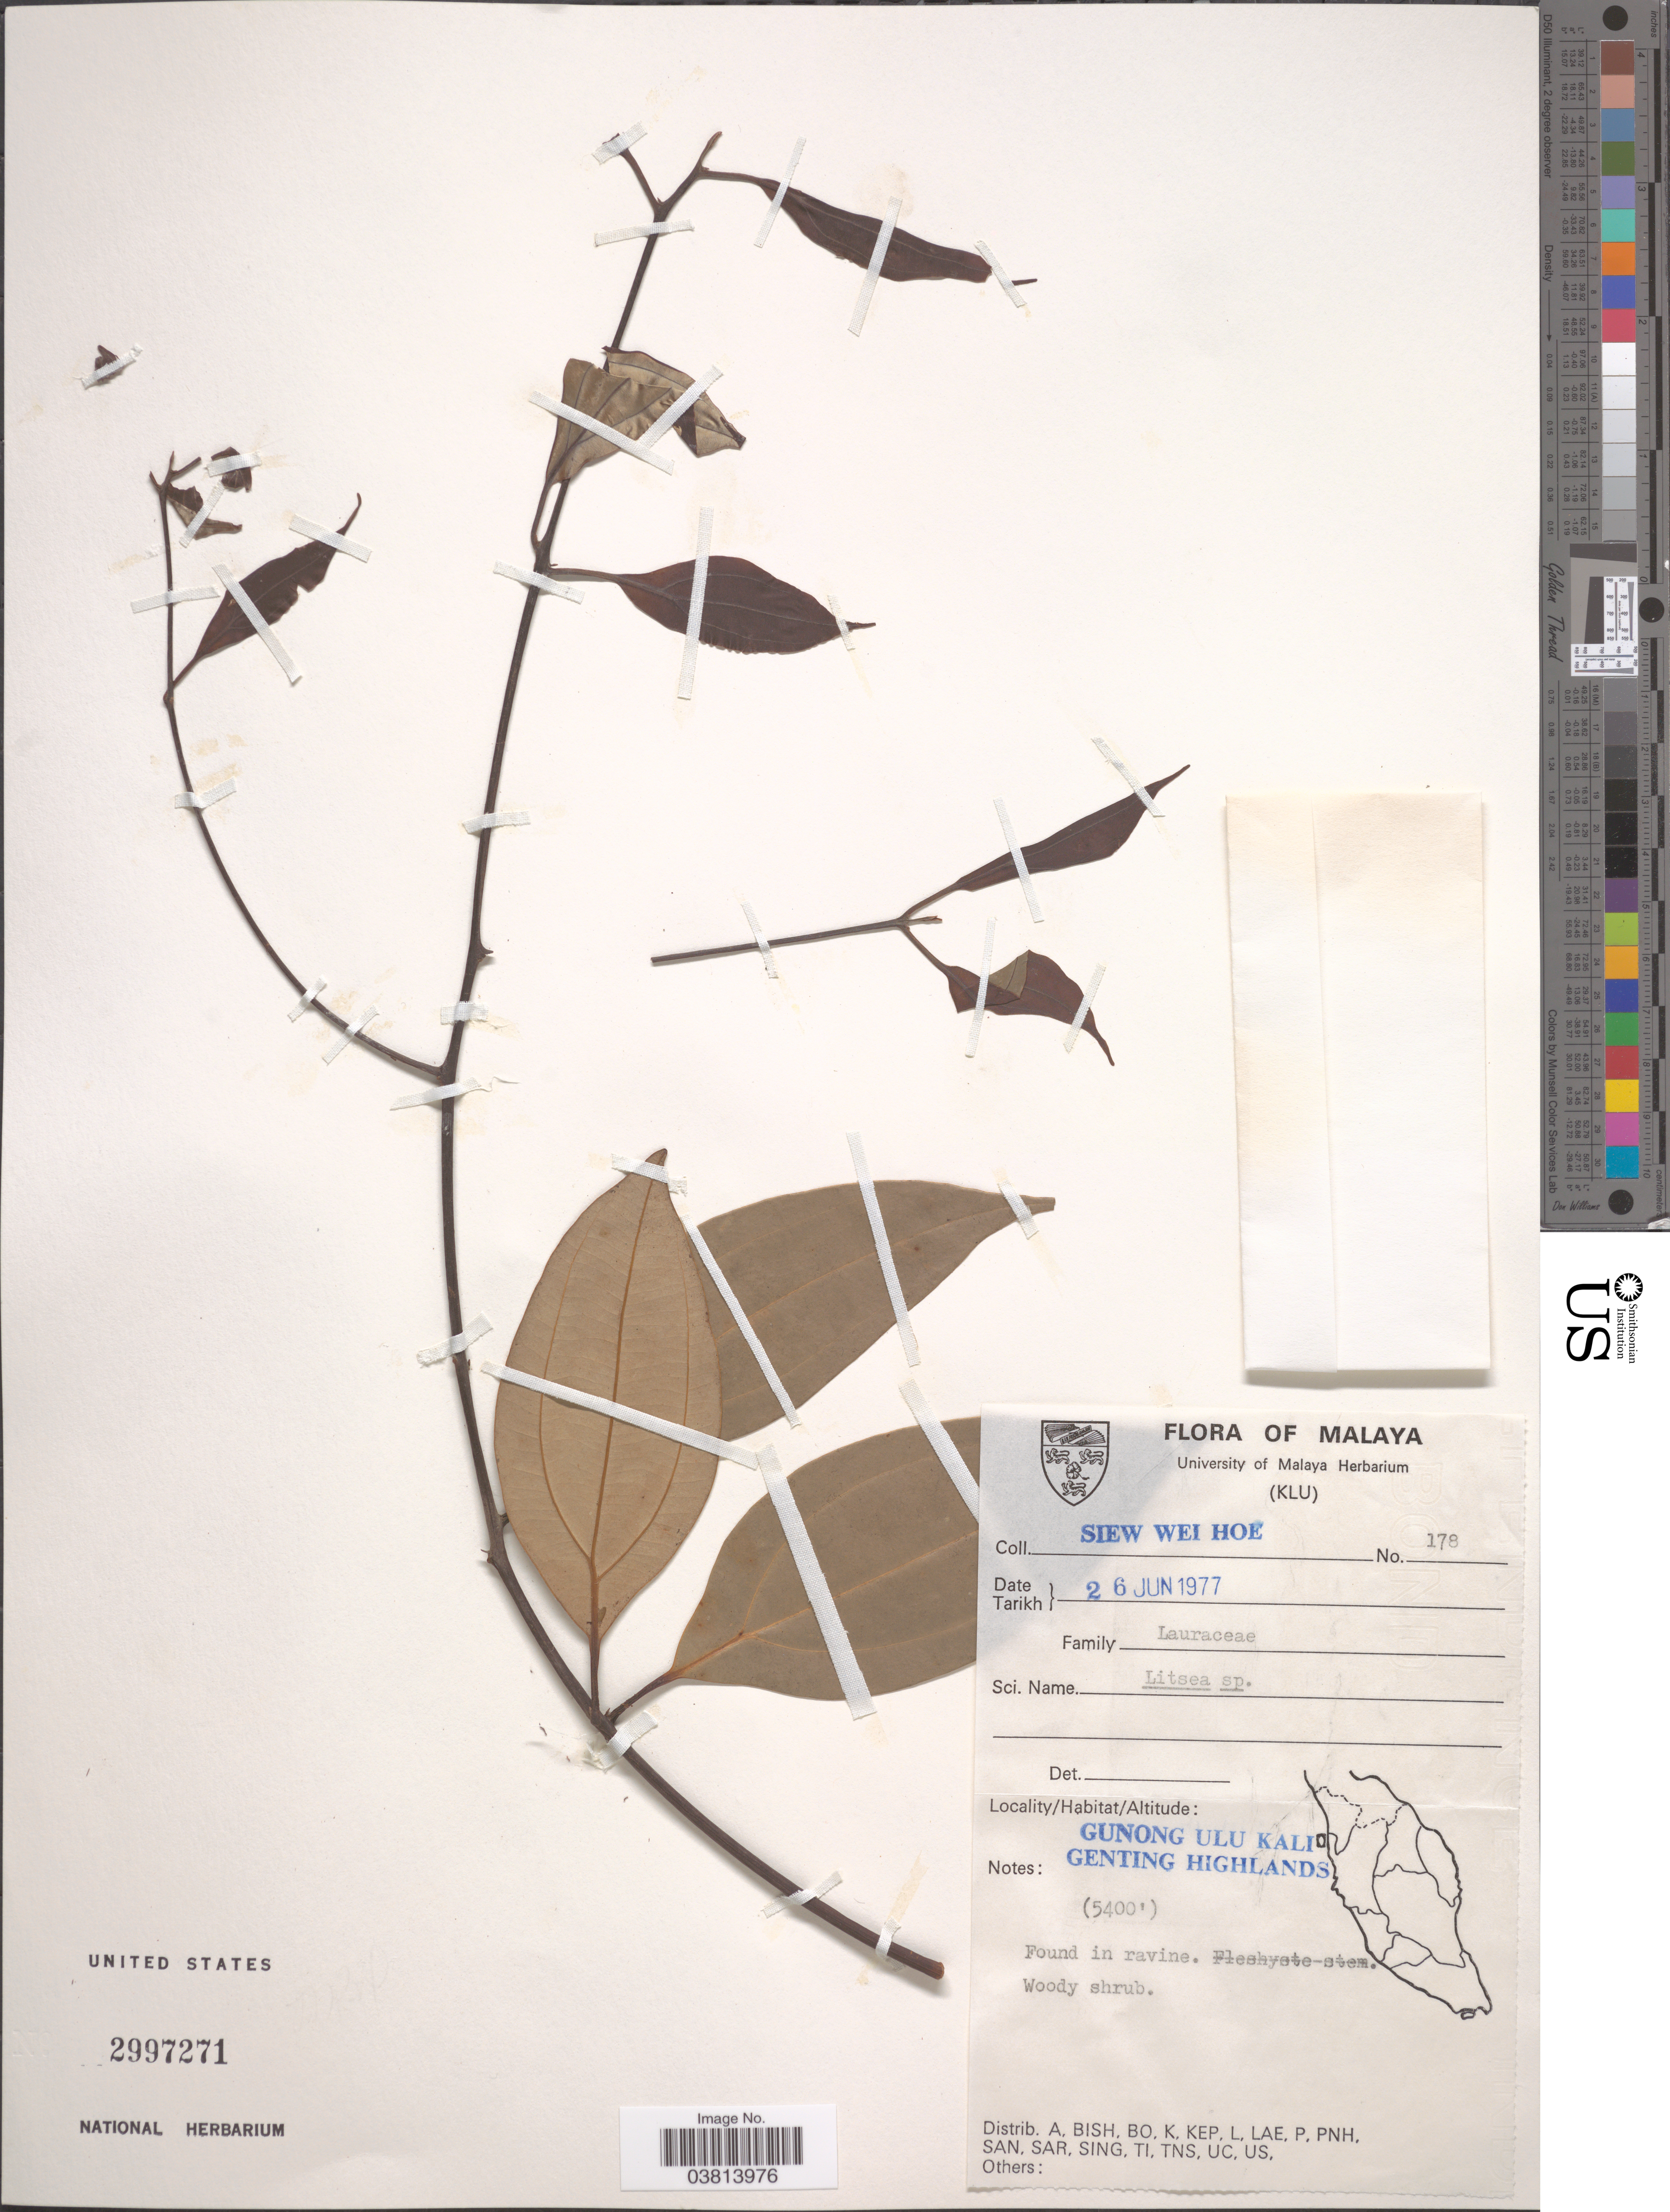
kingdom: Plantae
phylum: Tracheophyta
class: Magnoliopsida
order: Laurales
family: Lauraceae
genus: Litsea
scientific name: Litsea sp.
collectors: S. Hoe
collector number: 178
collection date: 1977-06-26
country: Malaysia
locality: Malaya. Gunong Ulu Kali, Genting Highlands.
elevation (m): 1646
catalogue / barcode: US 2997271